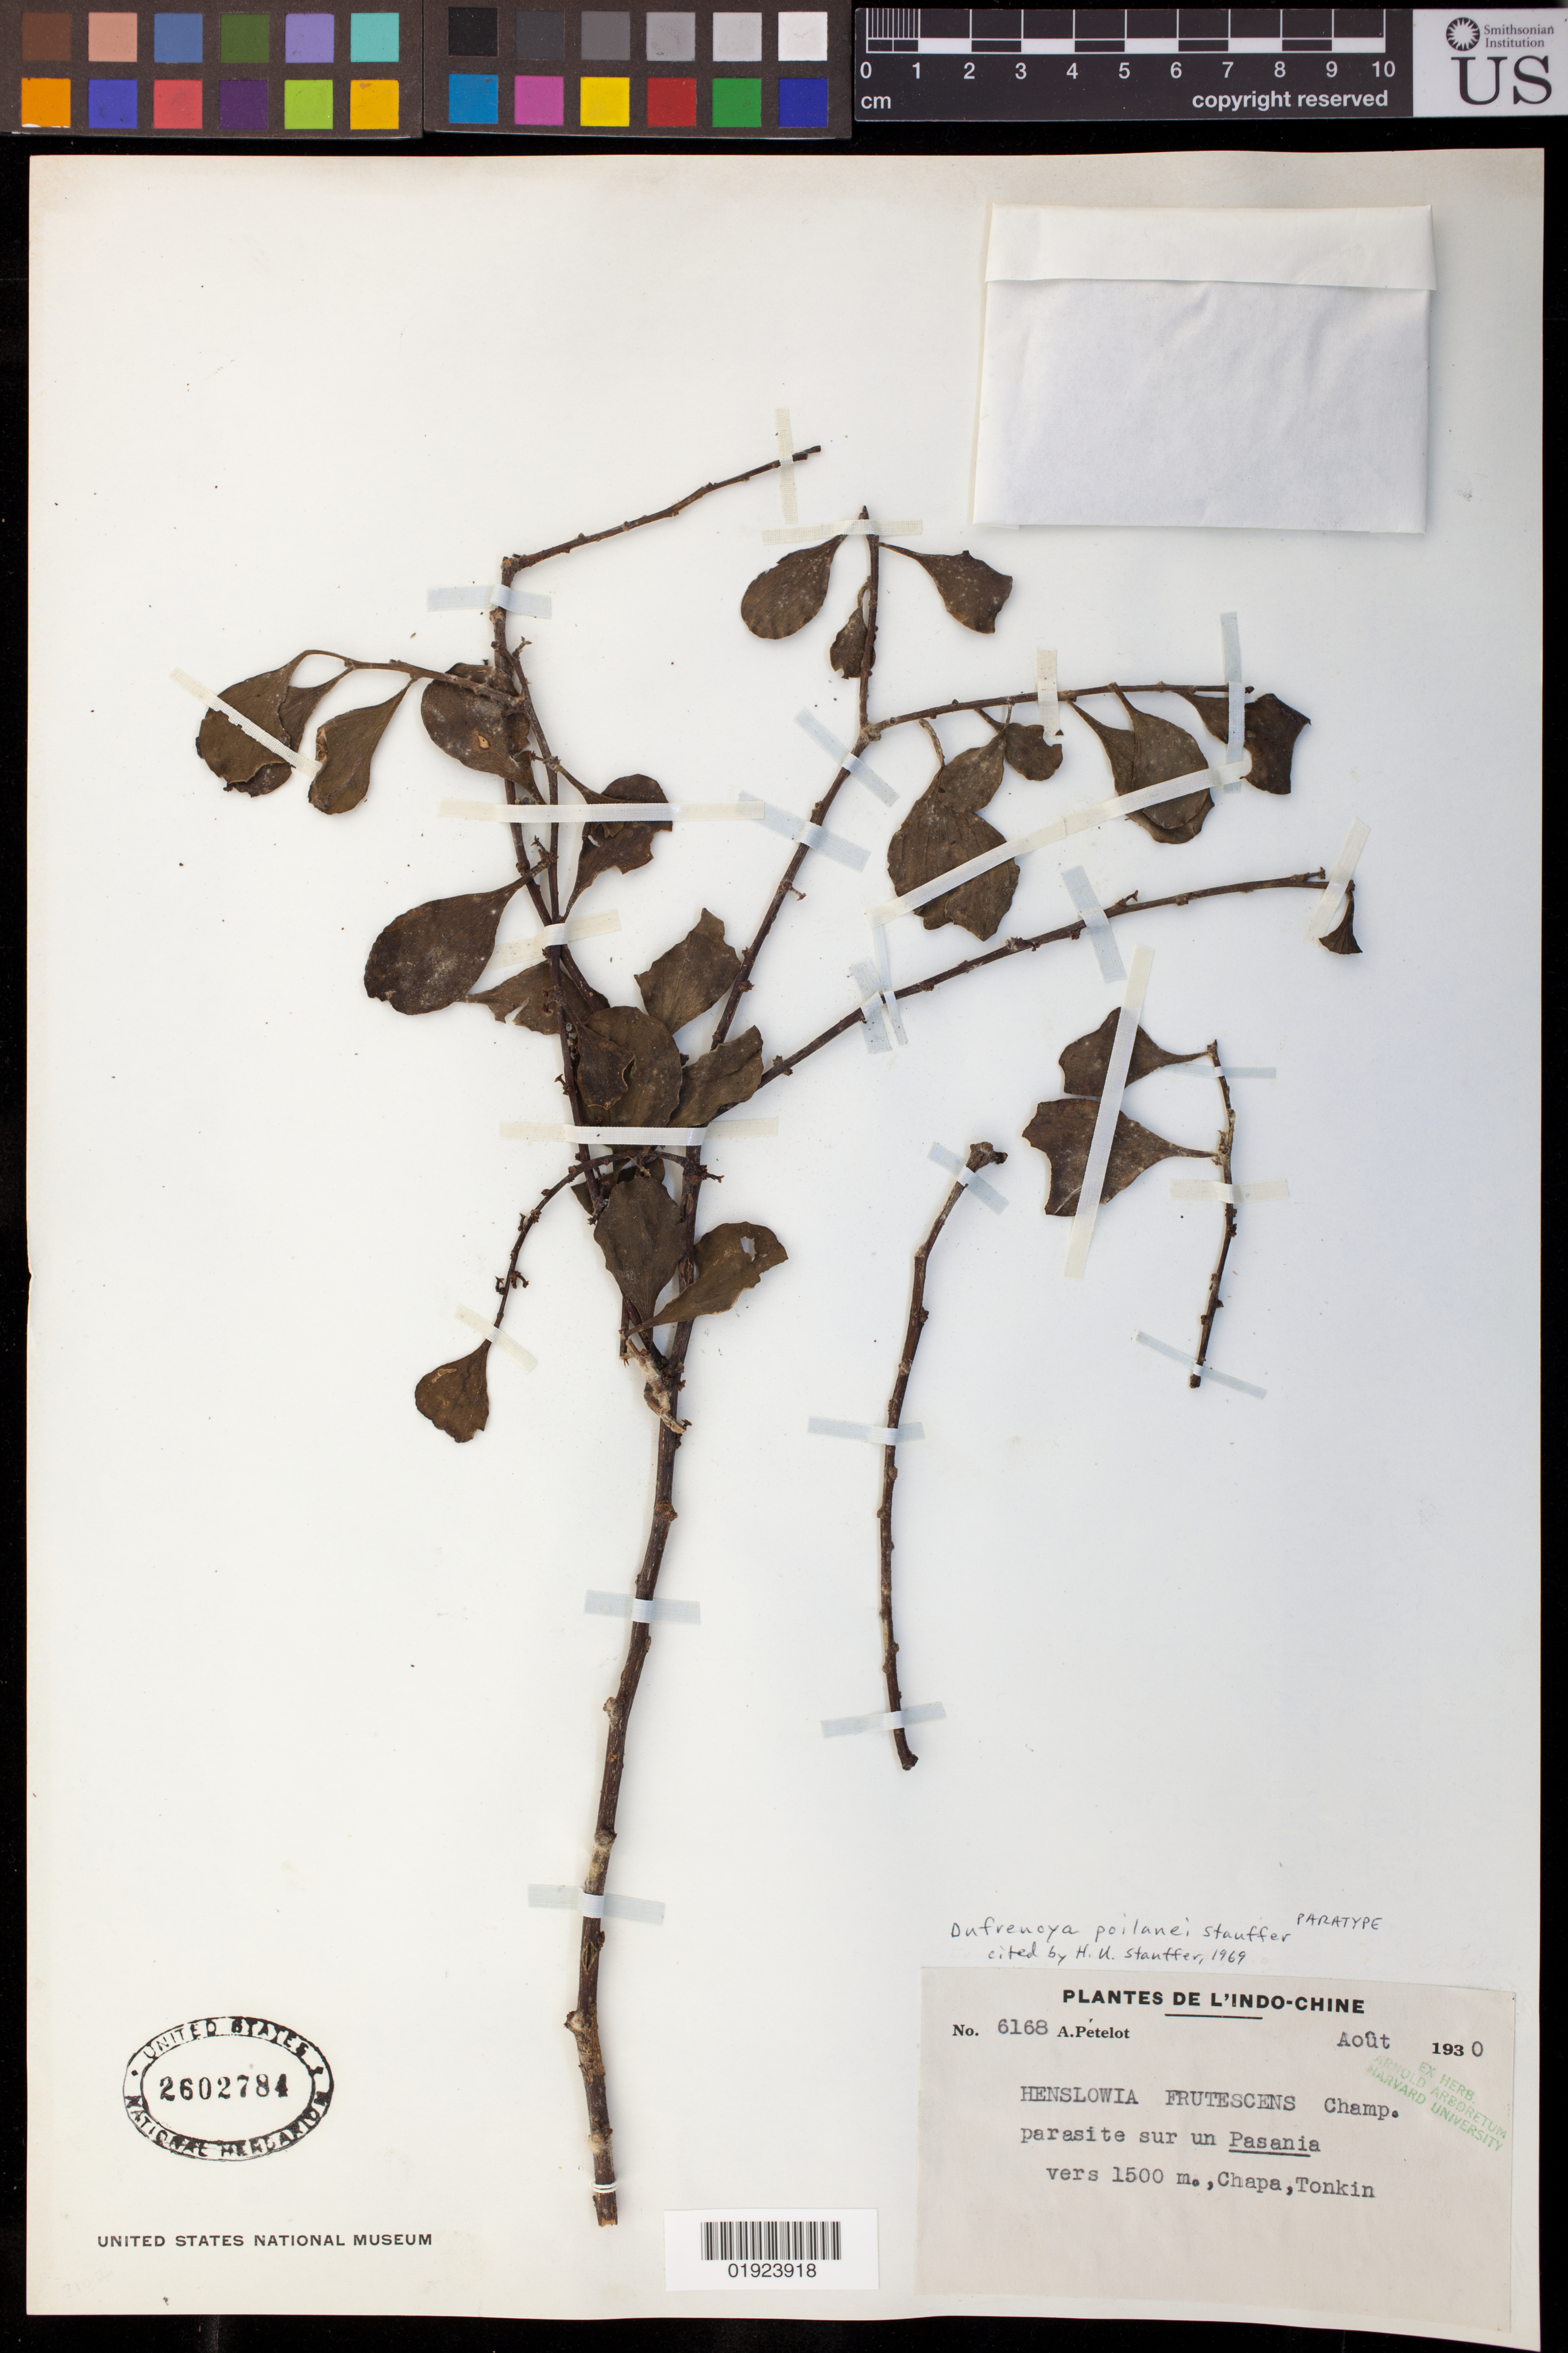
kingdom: Plantae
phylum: Tracheophyta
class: Magnoliopsida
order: Santalales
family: Amphorogynaceae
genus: Dufrenoya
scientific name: Dufrenoya poilanei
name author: Stauffer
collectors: A. Petelot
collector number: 6168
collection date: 1930-08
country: Vietnam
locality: Chapa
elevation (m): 1500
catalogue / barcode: US 2602784